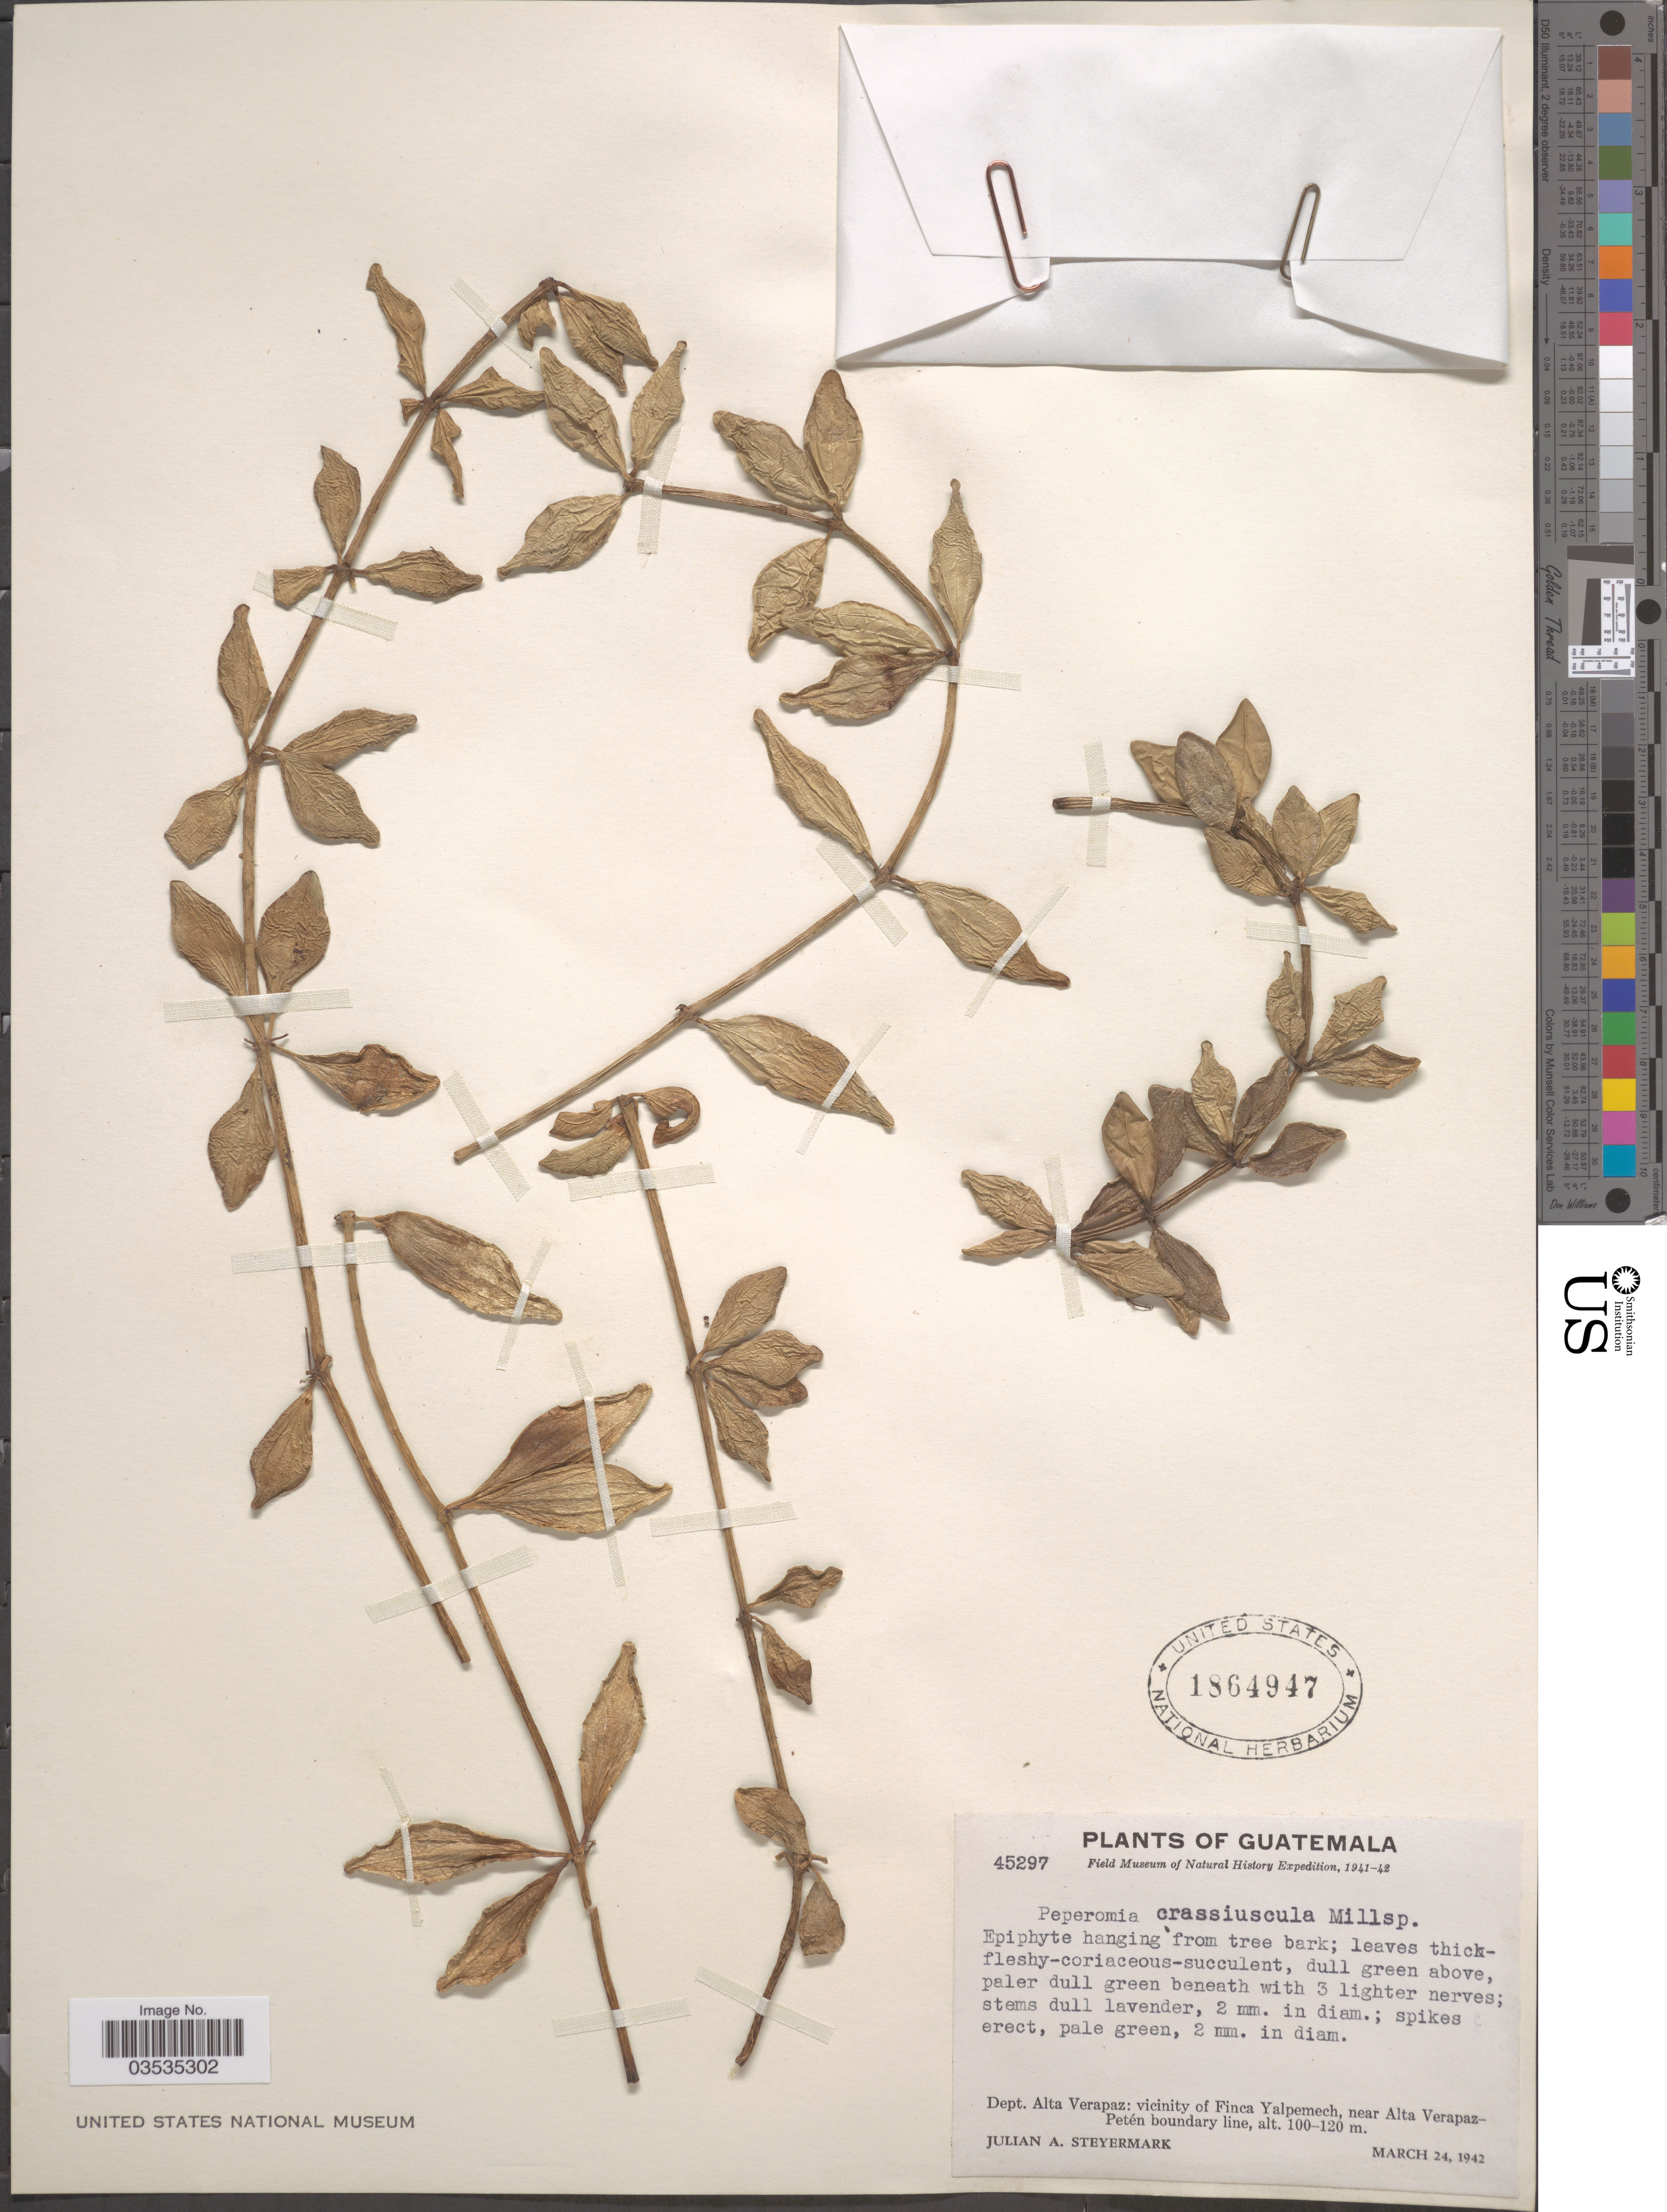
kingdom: Plantae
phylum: Tracheophyta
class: Magnoliopsida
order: Piperales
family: Piperaceae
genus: Peperomia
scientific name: Peperomia crassiuscula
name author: Millsp.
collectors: J. Steyermark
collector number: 45297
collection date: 1942-03-24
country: Guatemala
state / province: Alta Verapaz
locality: Dept. Alta Verapaz: vicinity of Finca Yalpemech, near Alta Verapaz-Petén boundary line.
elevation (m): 100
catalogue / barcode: US 1864947